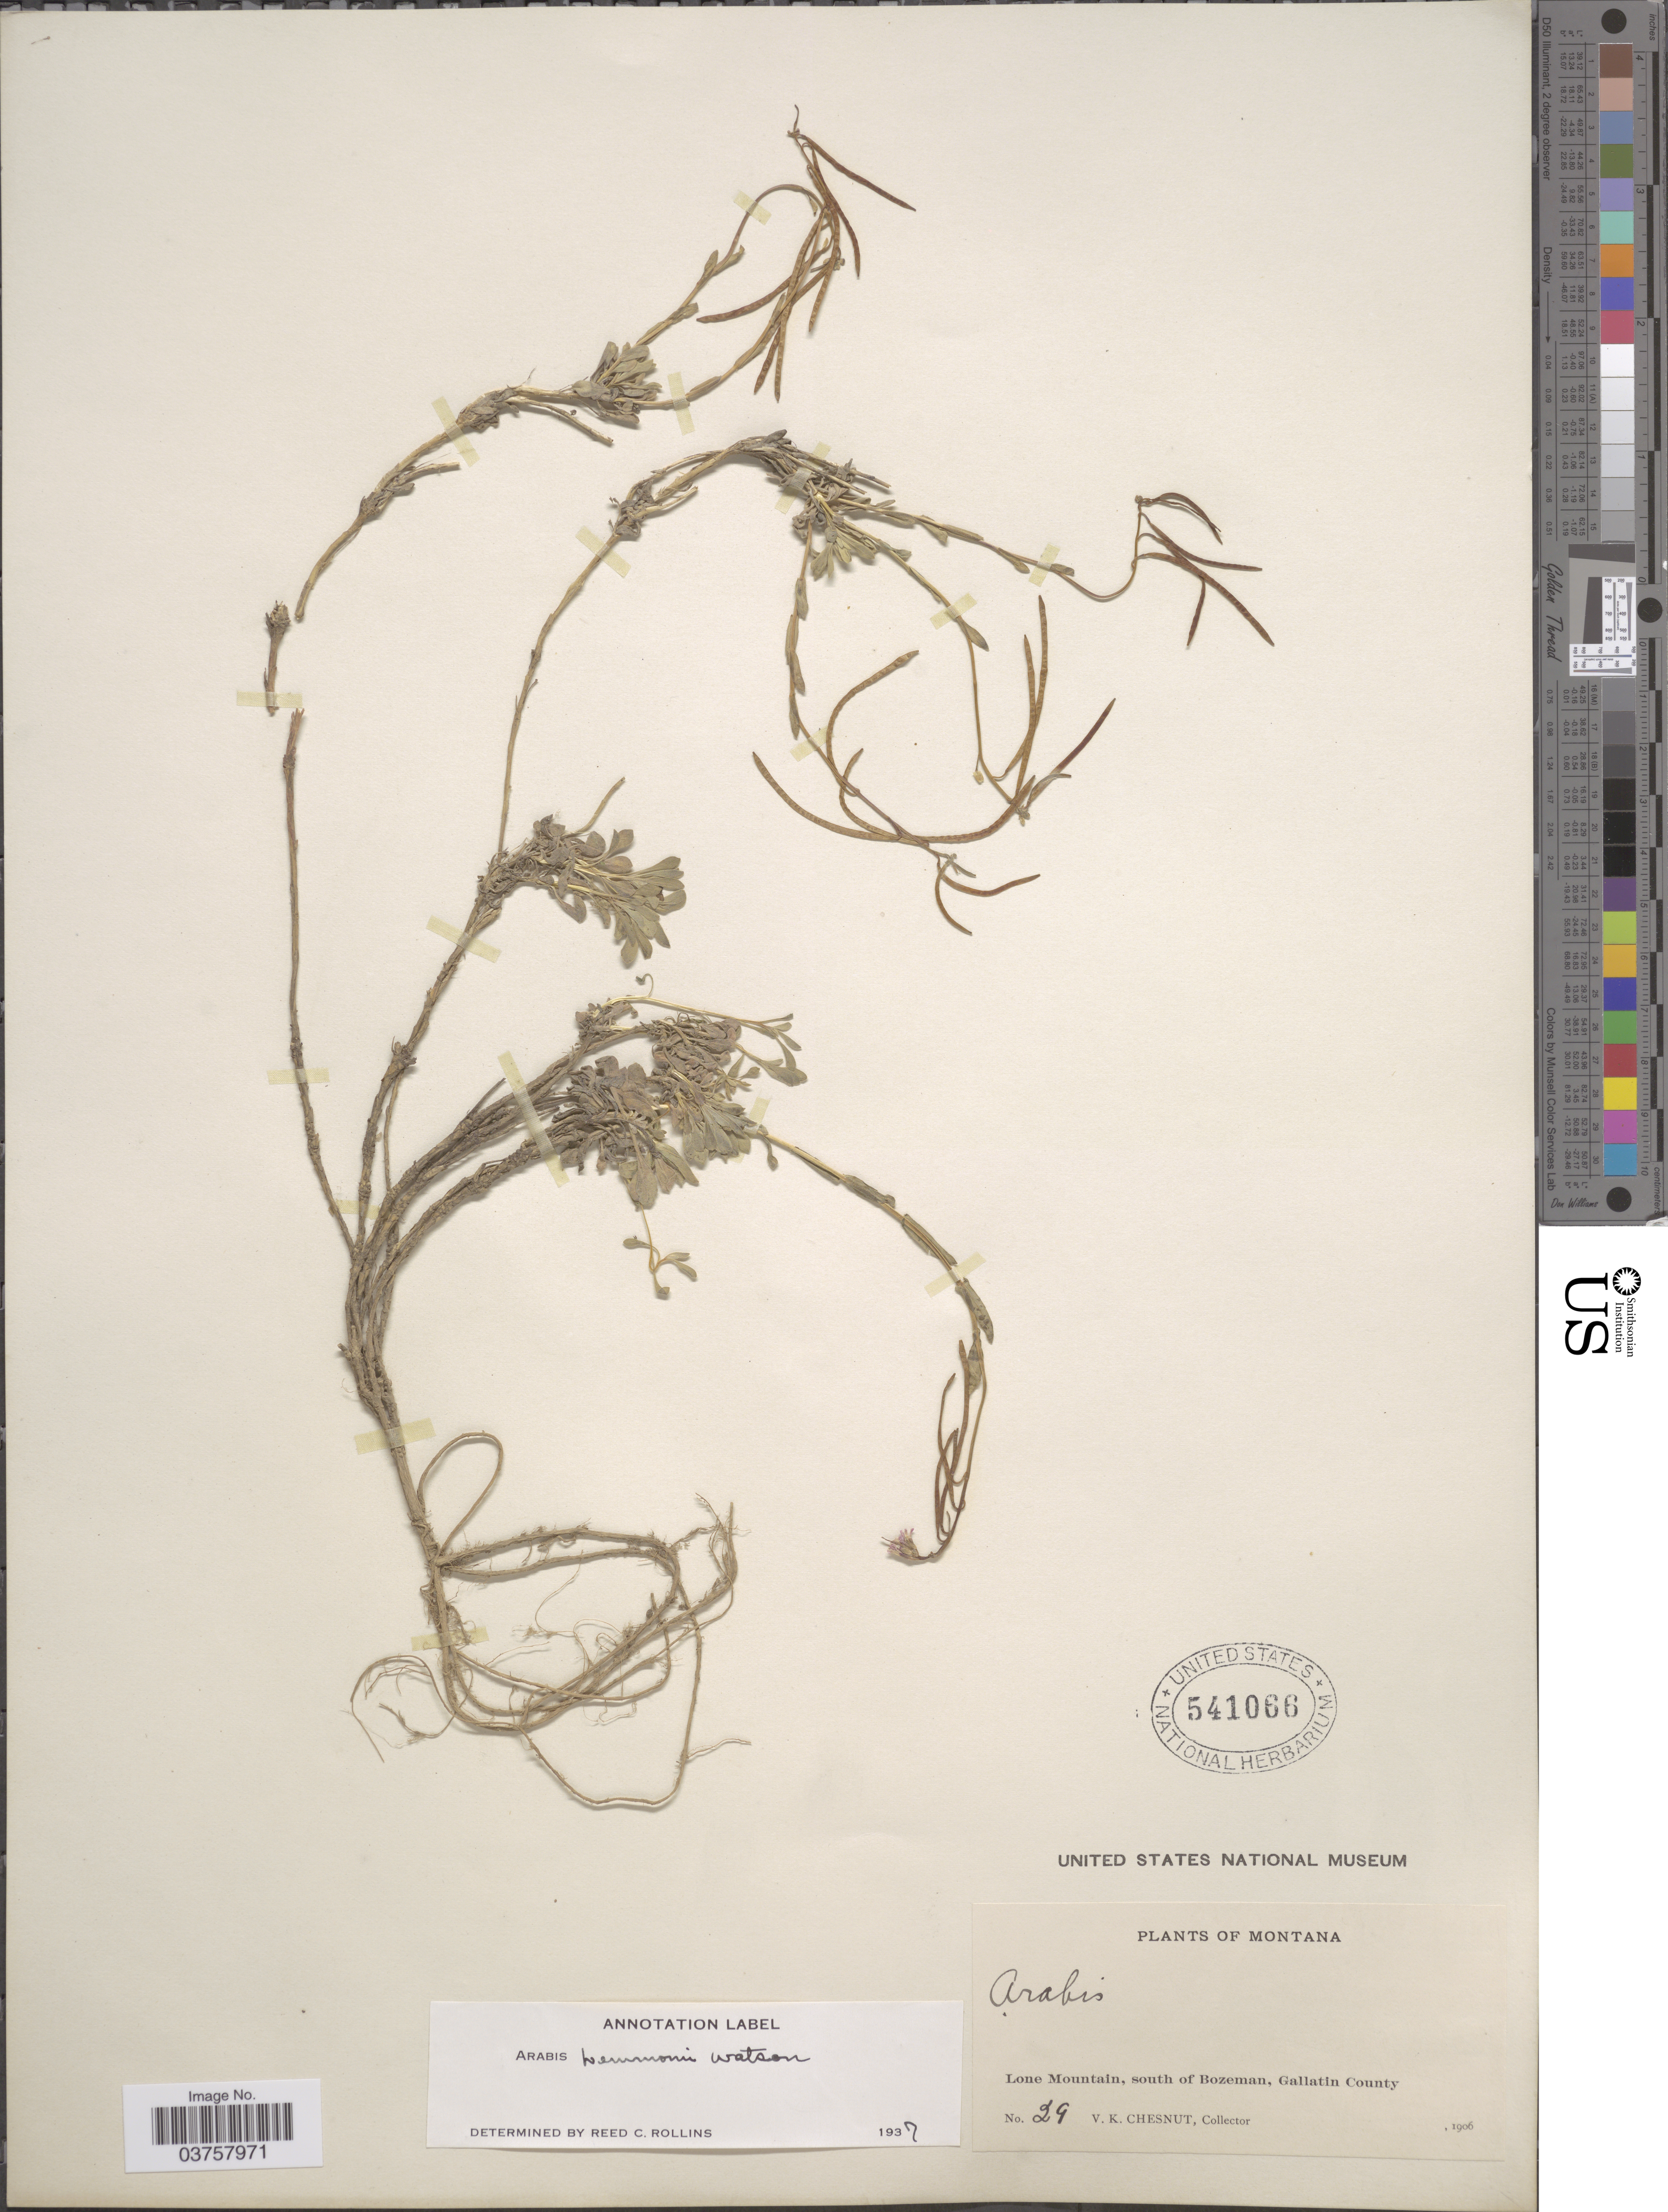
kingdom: Plantae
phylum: Tracheophyta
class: Magnoliopsida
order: Brassicales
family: Brassicaceae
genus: Arabis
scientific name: Arabis lemmonii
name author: S. Watson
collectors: V. Chesnut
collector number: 29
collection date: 1906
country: United States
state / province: Montana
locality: Lone Mountain, south of Bozeman, Gallatin County.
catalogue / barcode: US 541066